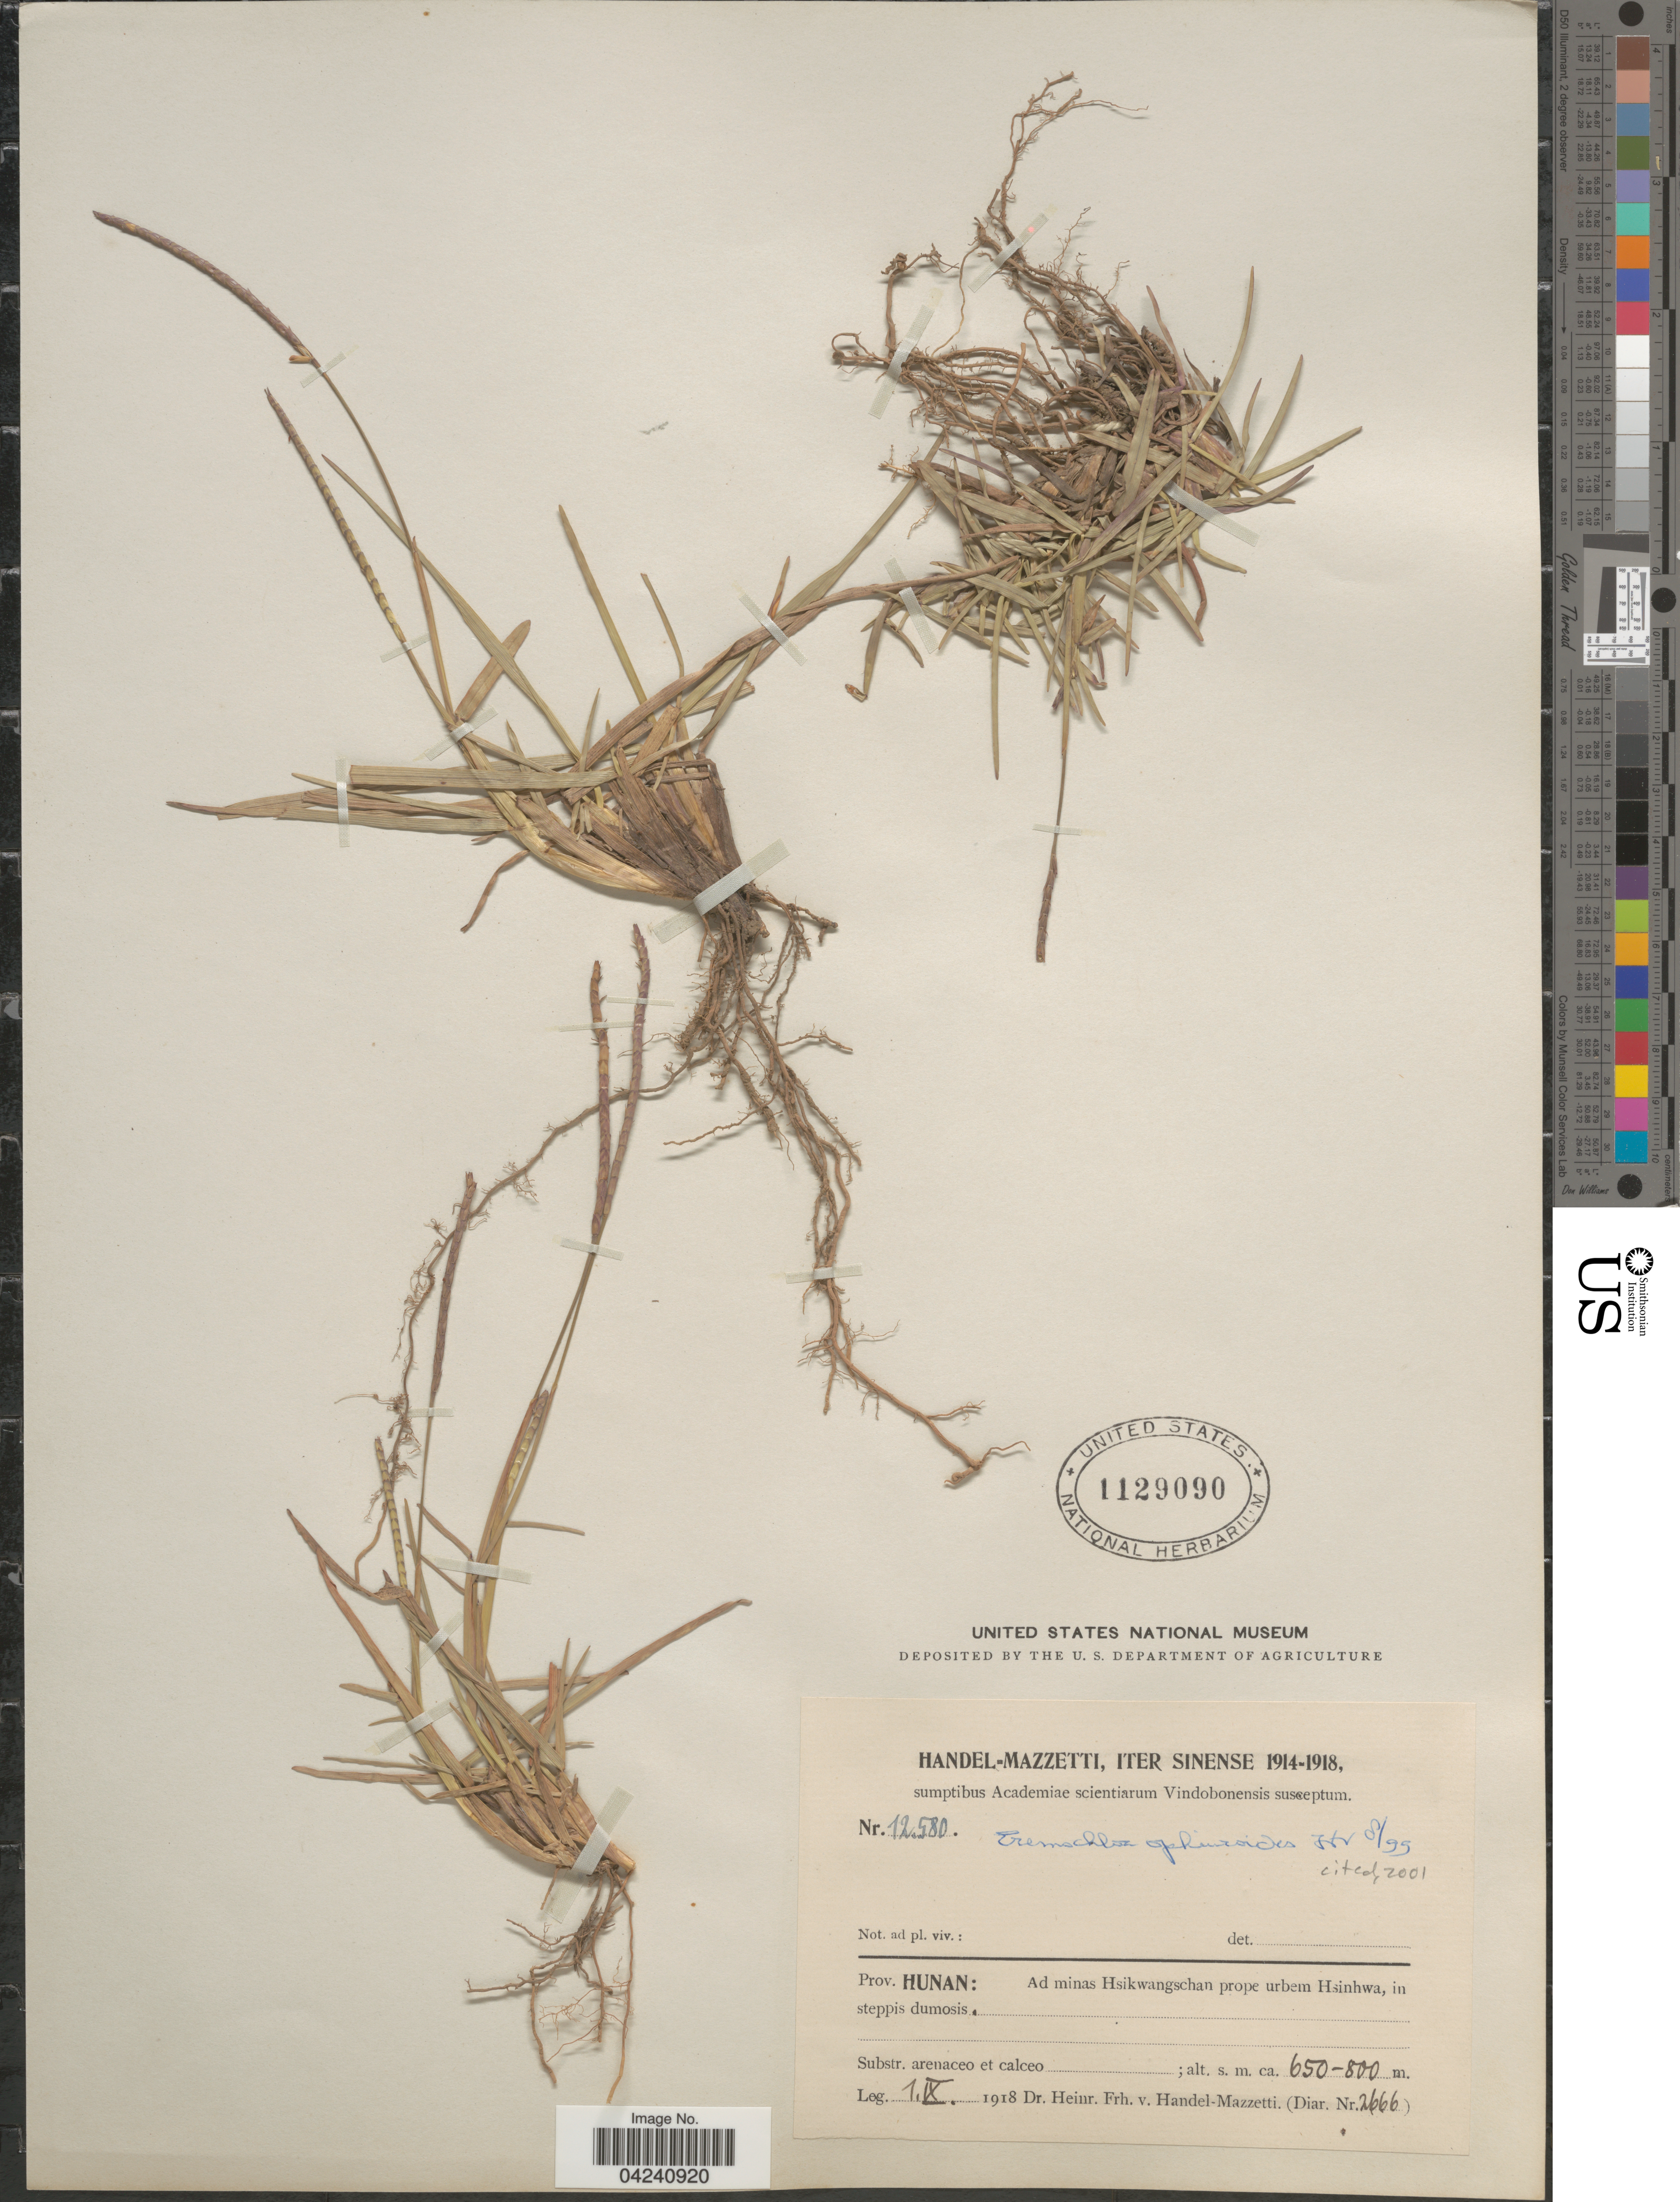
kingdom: Plantae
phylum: Tracheophyta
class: Liliopsida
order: Poales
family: Poaceae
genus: Eremochloa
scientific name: Eremochloa ophiuroides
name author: (Munro) Hack.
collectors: H. Handel-Mazzetti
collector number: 2666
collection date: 1918-09-01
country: China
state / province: Hunan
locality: Iter Sinense 1914-1918. Prov. Hunan: Ad minas Hsikwangschan prope urbem Hsinhwa, in steppis dumosis.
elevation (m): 650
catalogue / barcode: US 1129090